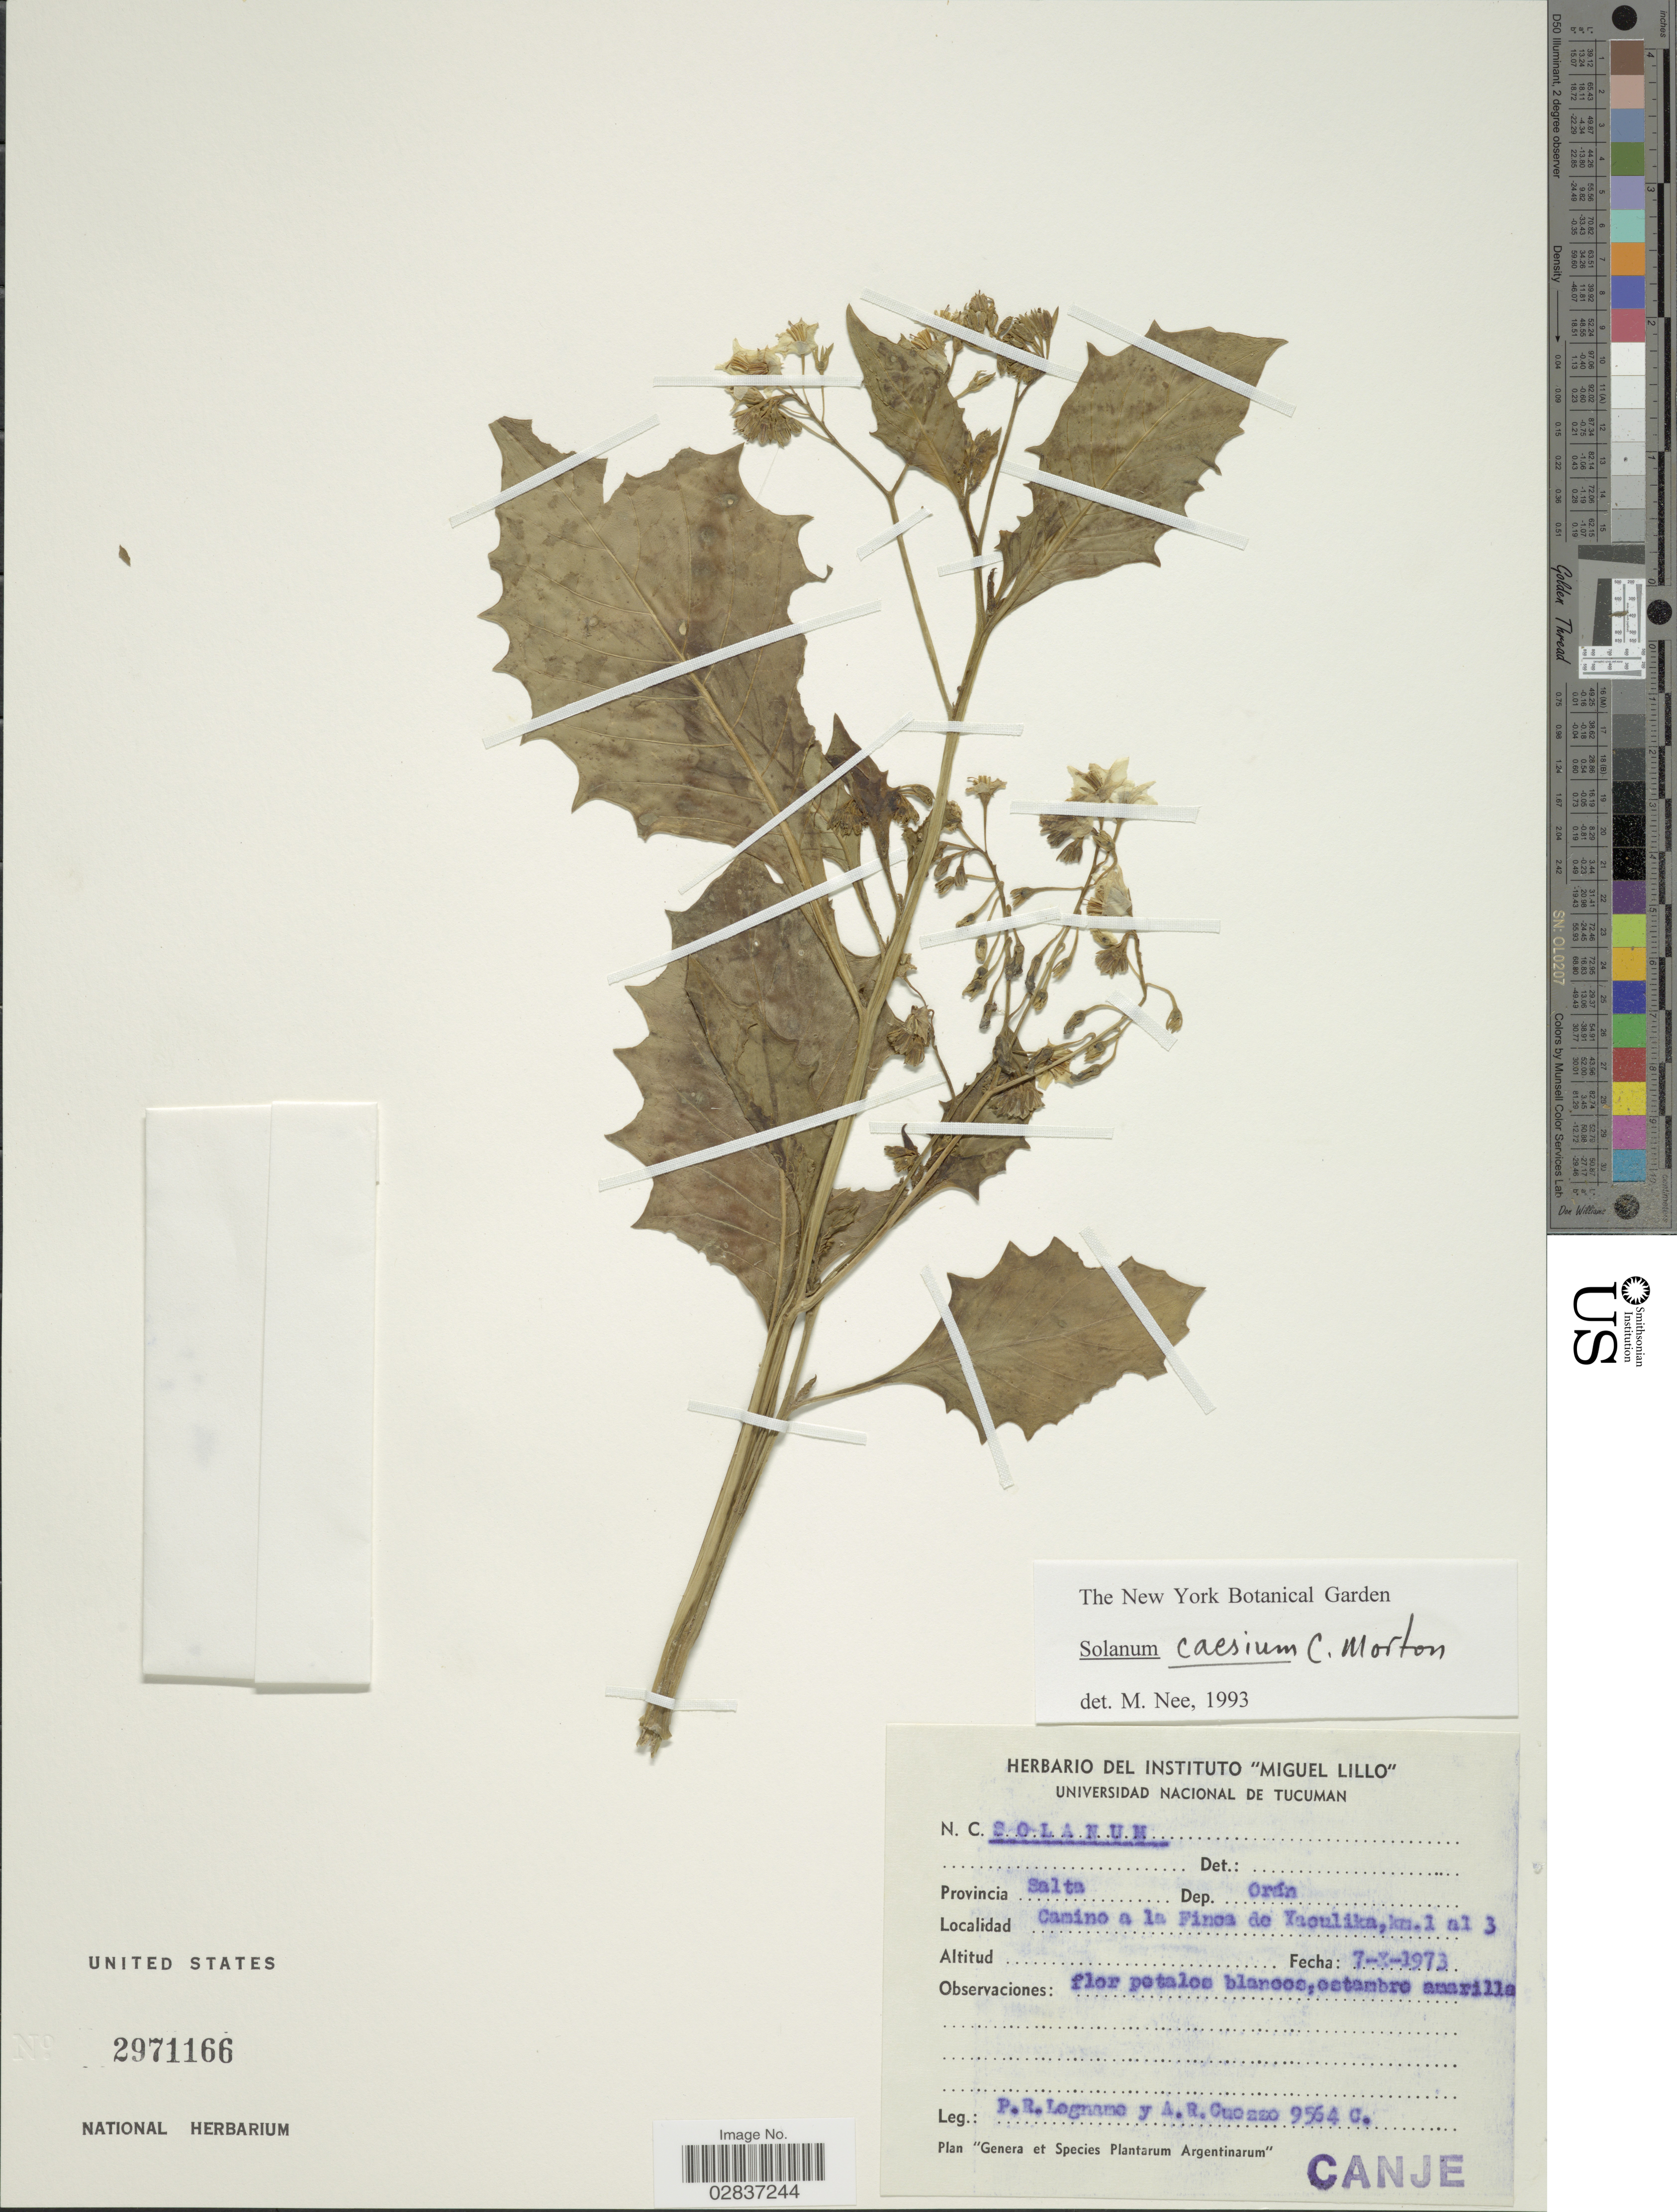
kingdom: Plantae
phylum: Tracheophyta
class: Magnoliopsida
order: Solanales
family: Solanaceae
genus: Solanum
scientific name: Solanum caesium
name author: Griseb.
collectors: P. R. Legname & A. Cuoszo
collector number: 9564C.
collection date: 1973-10-07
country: Argentina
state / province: Salta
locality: Provincia Salta, Dep. Orán, Camino a la Finca de Yaoulika, km. 1 al 3.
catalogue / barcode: US 2971166